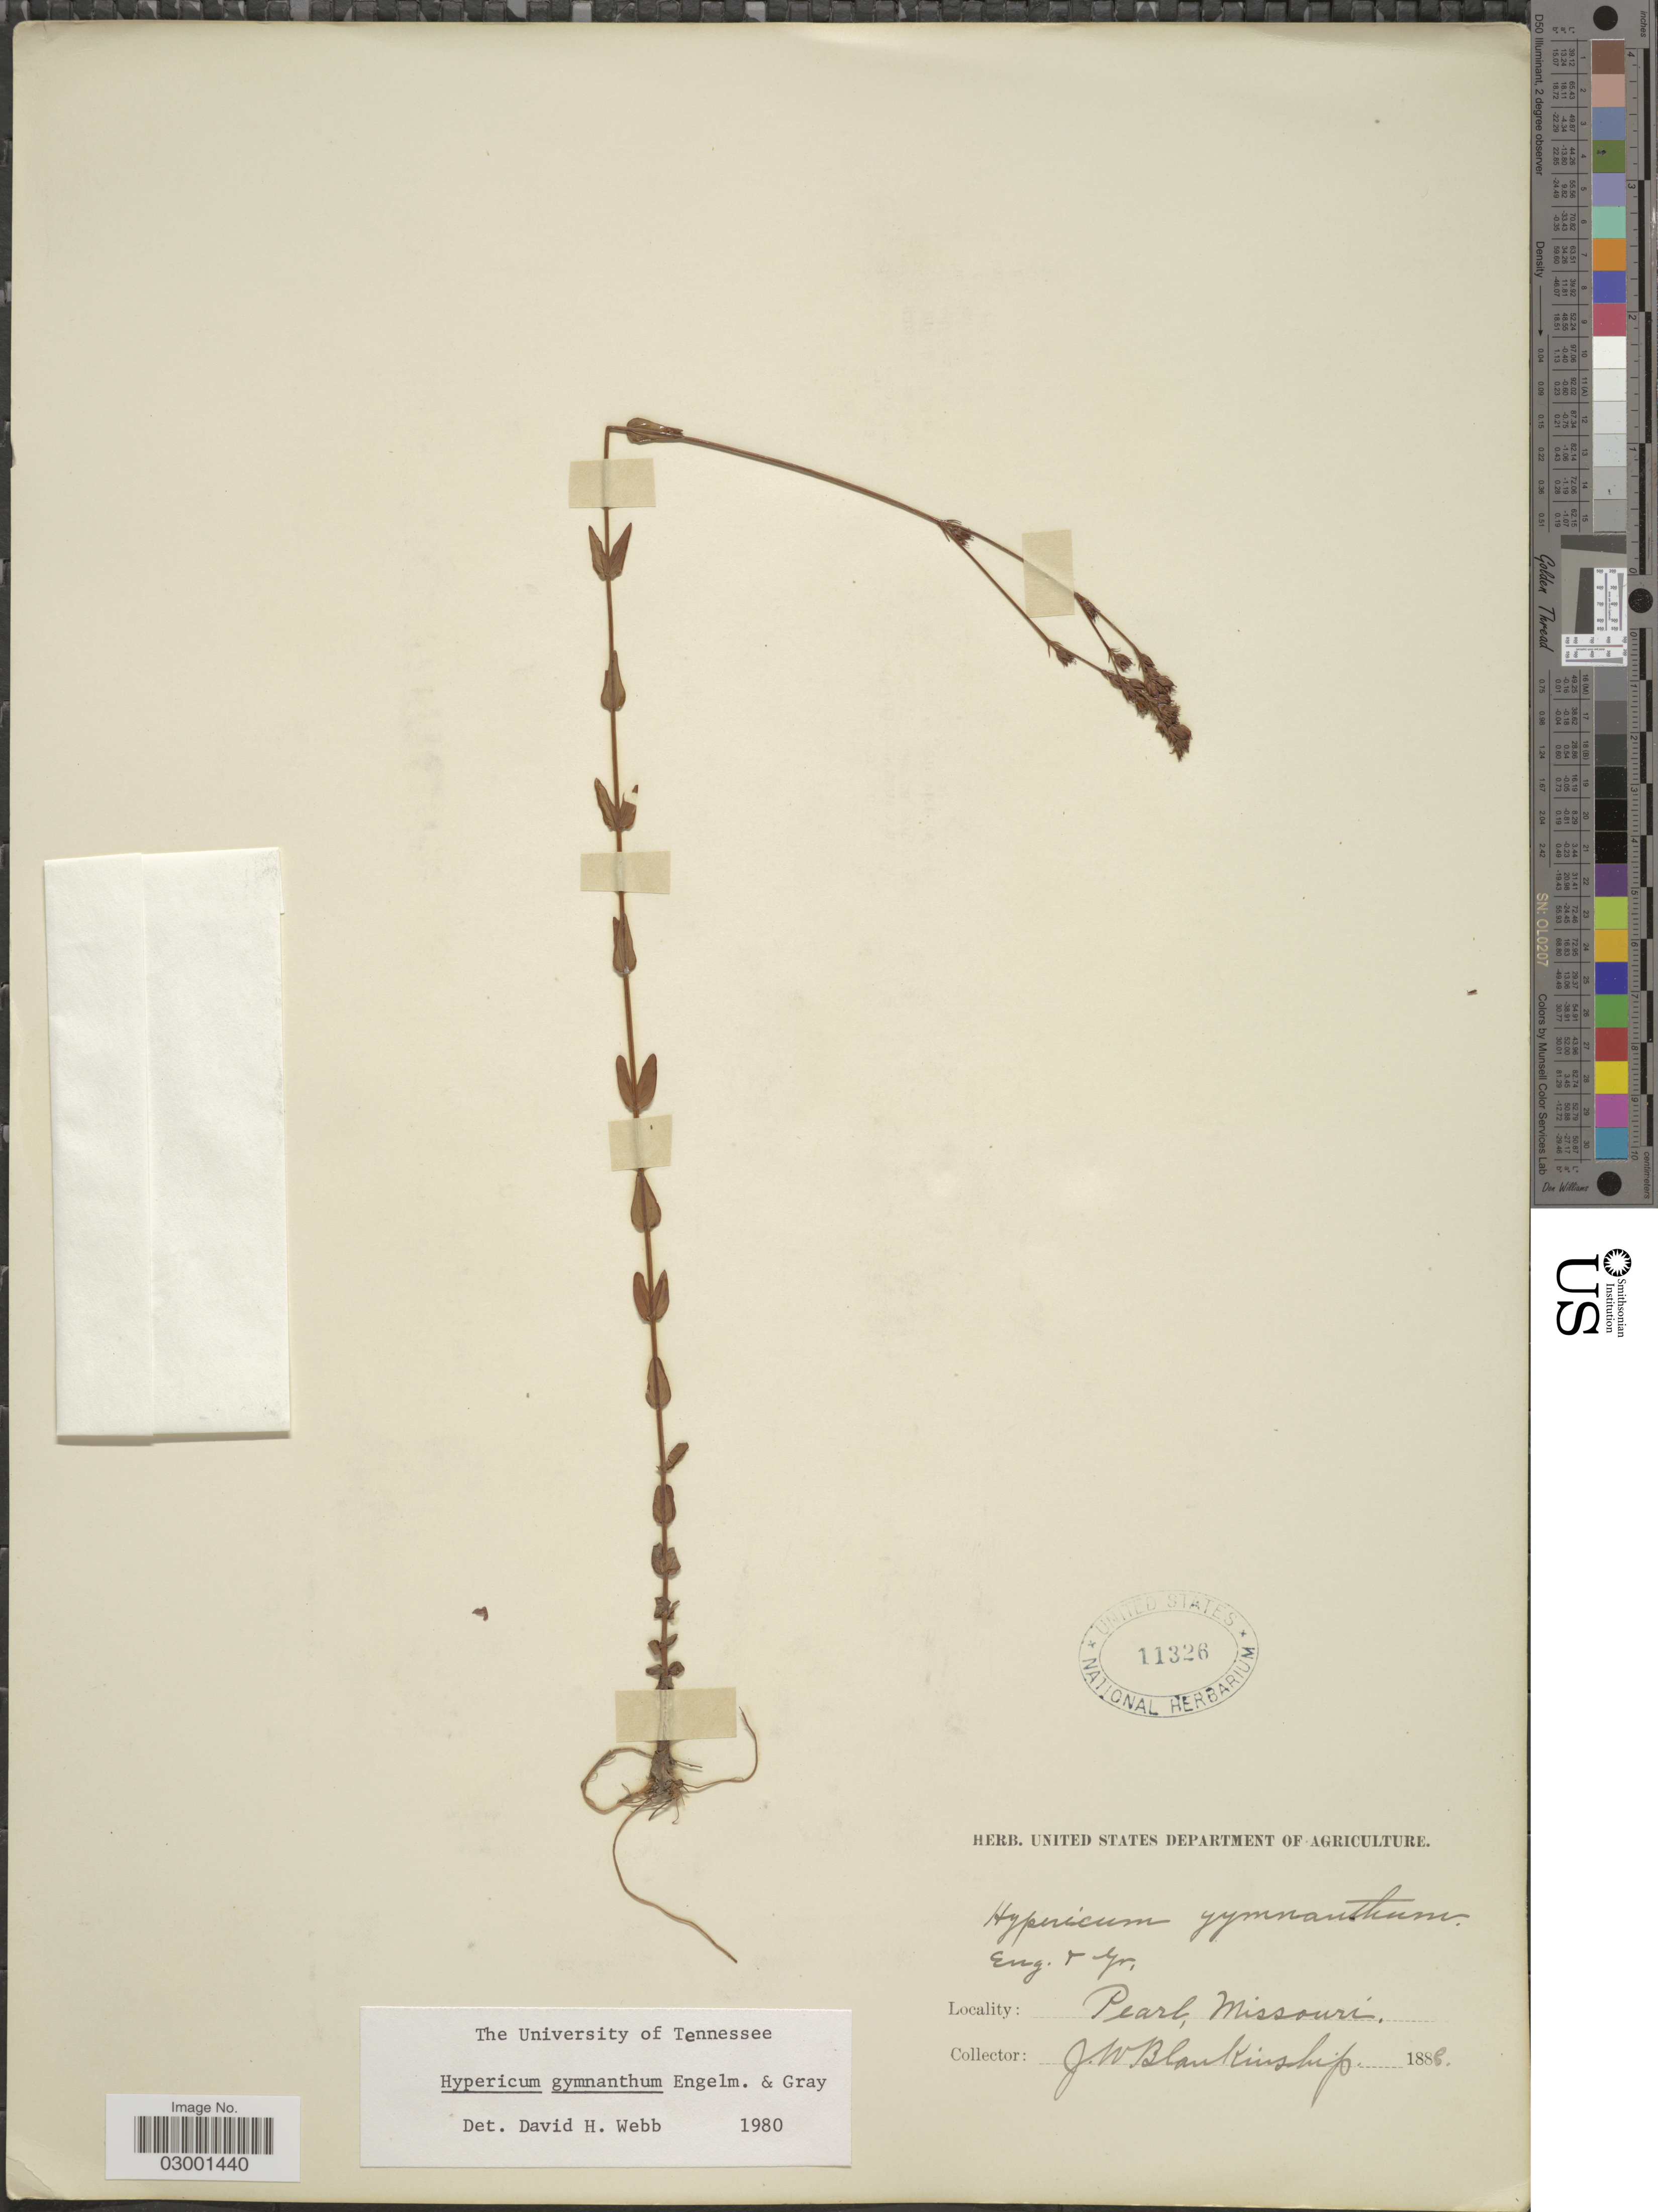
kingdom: Plantae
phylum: Tracheophyta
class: Magnoliopsida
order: Malpighiales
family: Hypericaceae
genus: Hypericum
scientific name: Hypericum gymnanthum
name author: Engelm. & A. Gray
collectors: J. W. Blankinship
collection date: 1886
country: United States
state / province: Missouri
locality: Pearl.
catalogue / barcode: US 11326